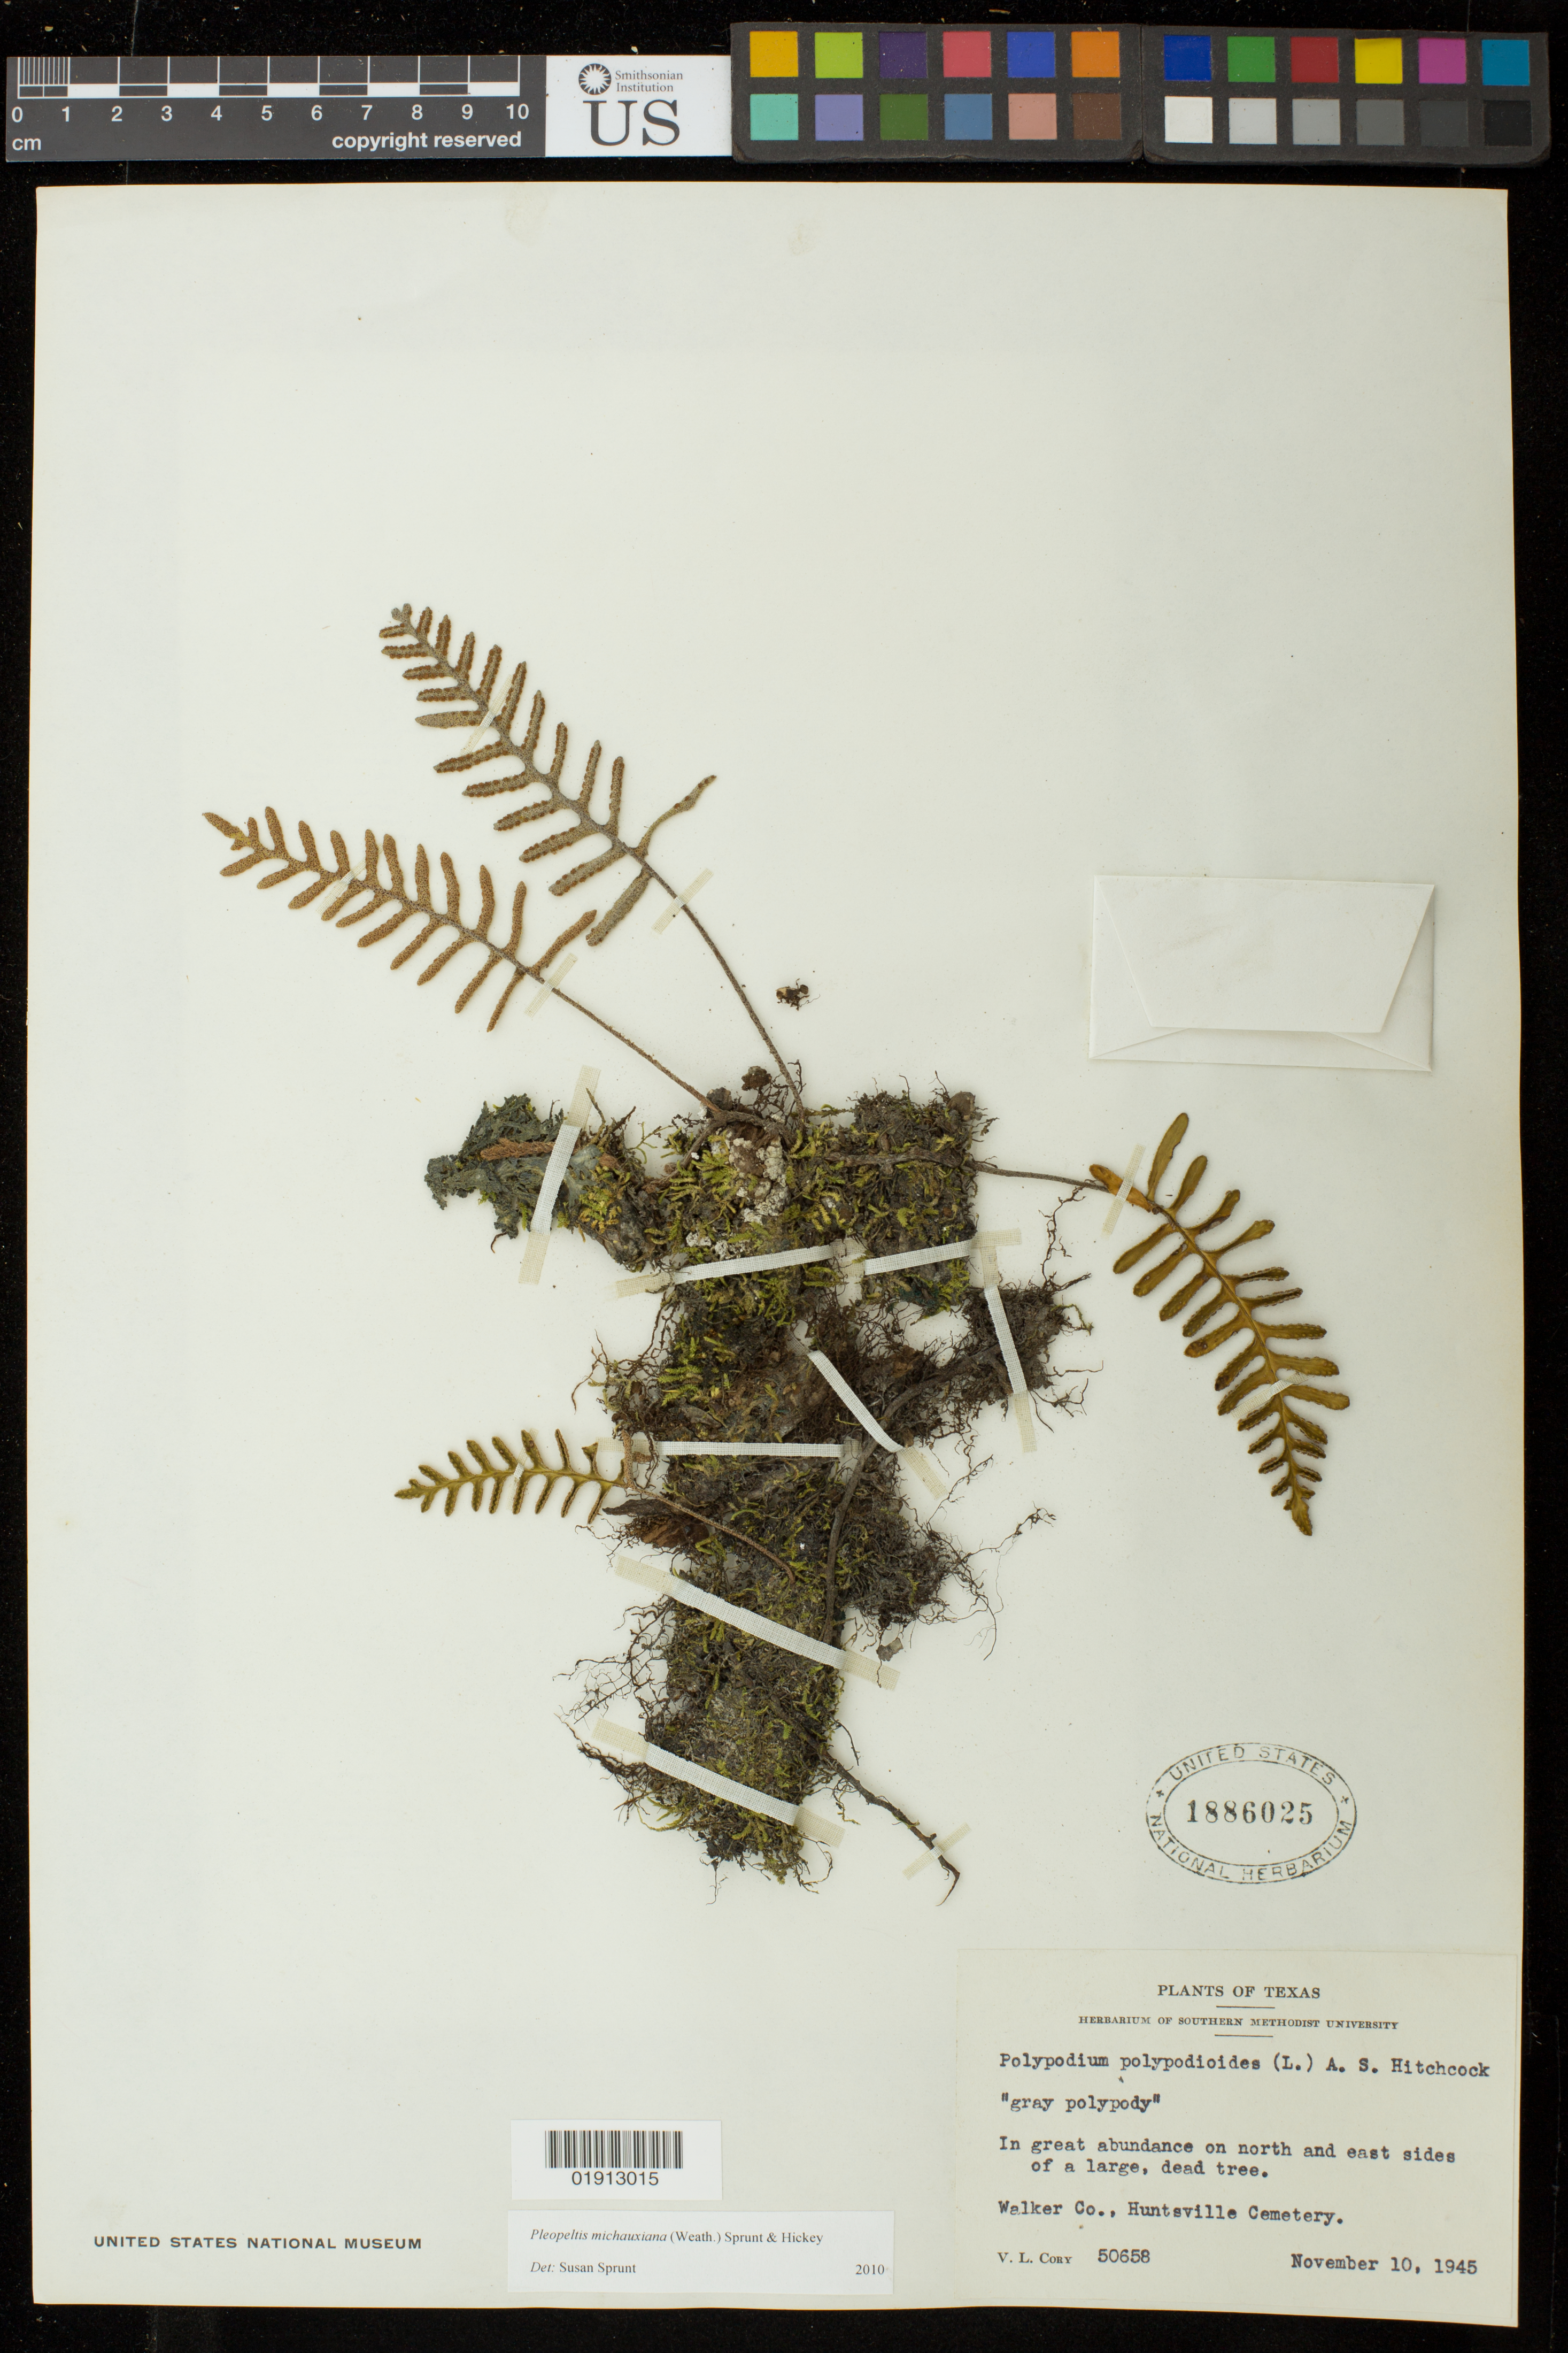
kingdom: Plantae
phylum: Tracheophyta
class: Polypodiopsida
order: Polypodiales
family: Polypodiaceae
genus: Pleopeltis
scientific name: Pleopeltis michauxiana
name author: (Weath.) Hickey & Sprunt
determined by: Sprunt, S. V.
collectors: V. Cory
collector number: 50658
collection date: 1945-11-10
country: United States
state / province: Texas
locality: Walker Co., Huntsville Cemetery.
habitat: In great abundance on north and east sides of a large, dead tree.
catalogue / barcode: US 1886025